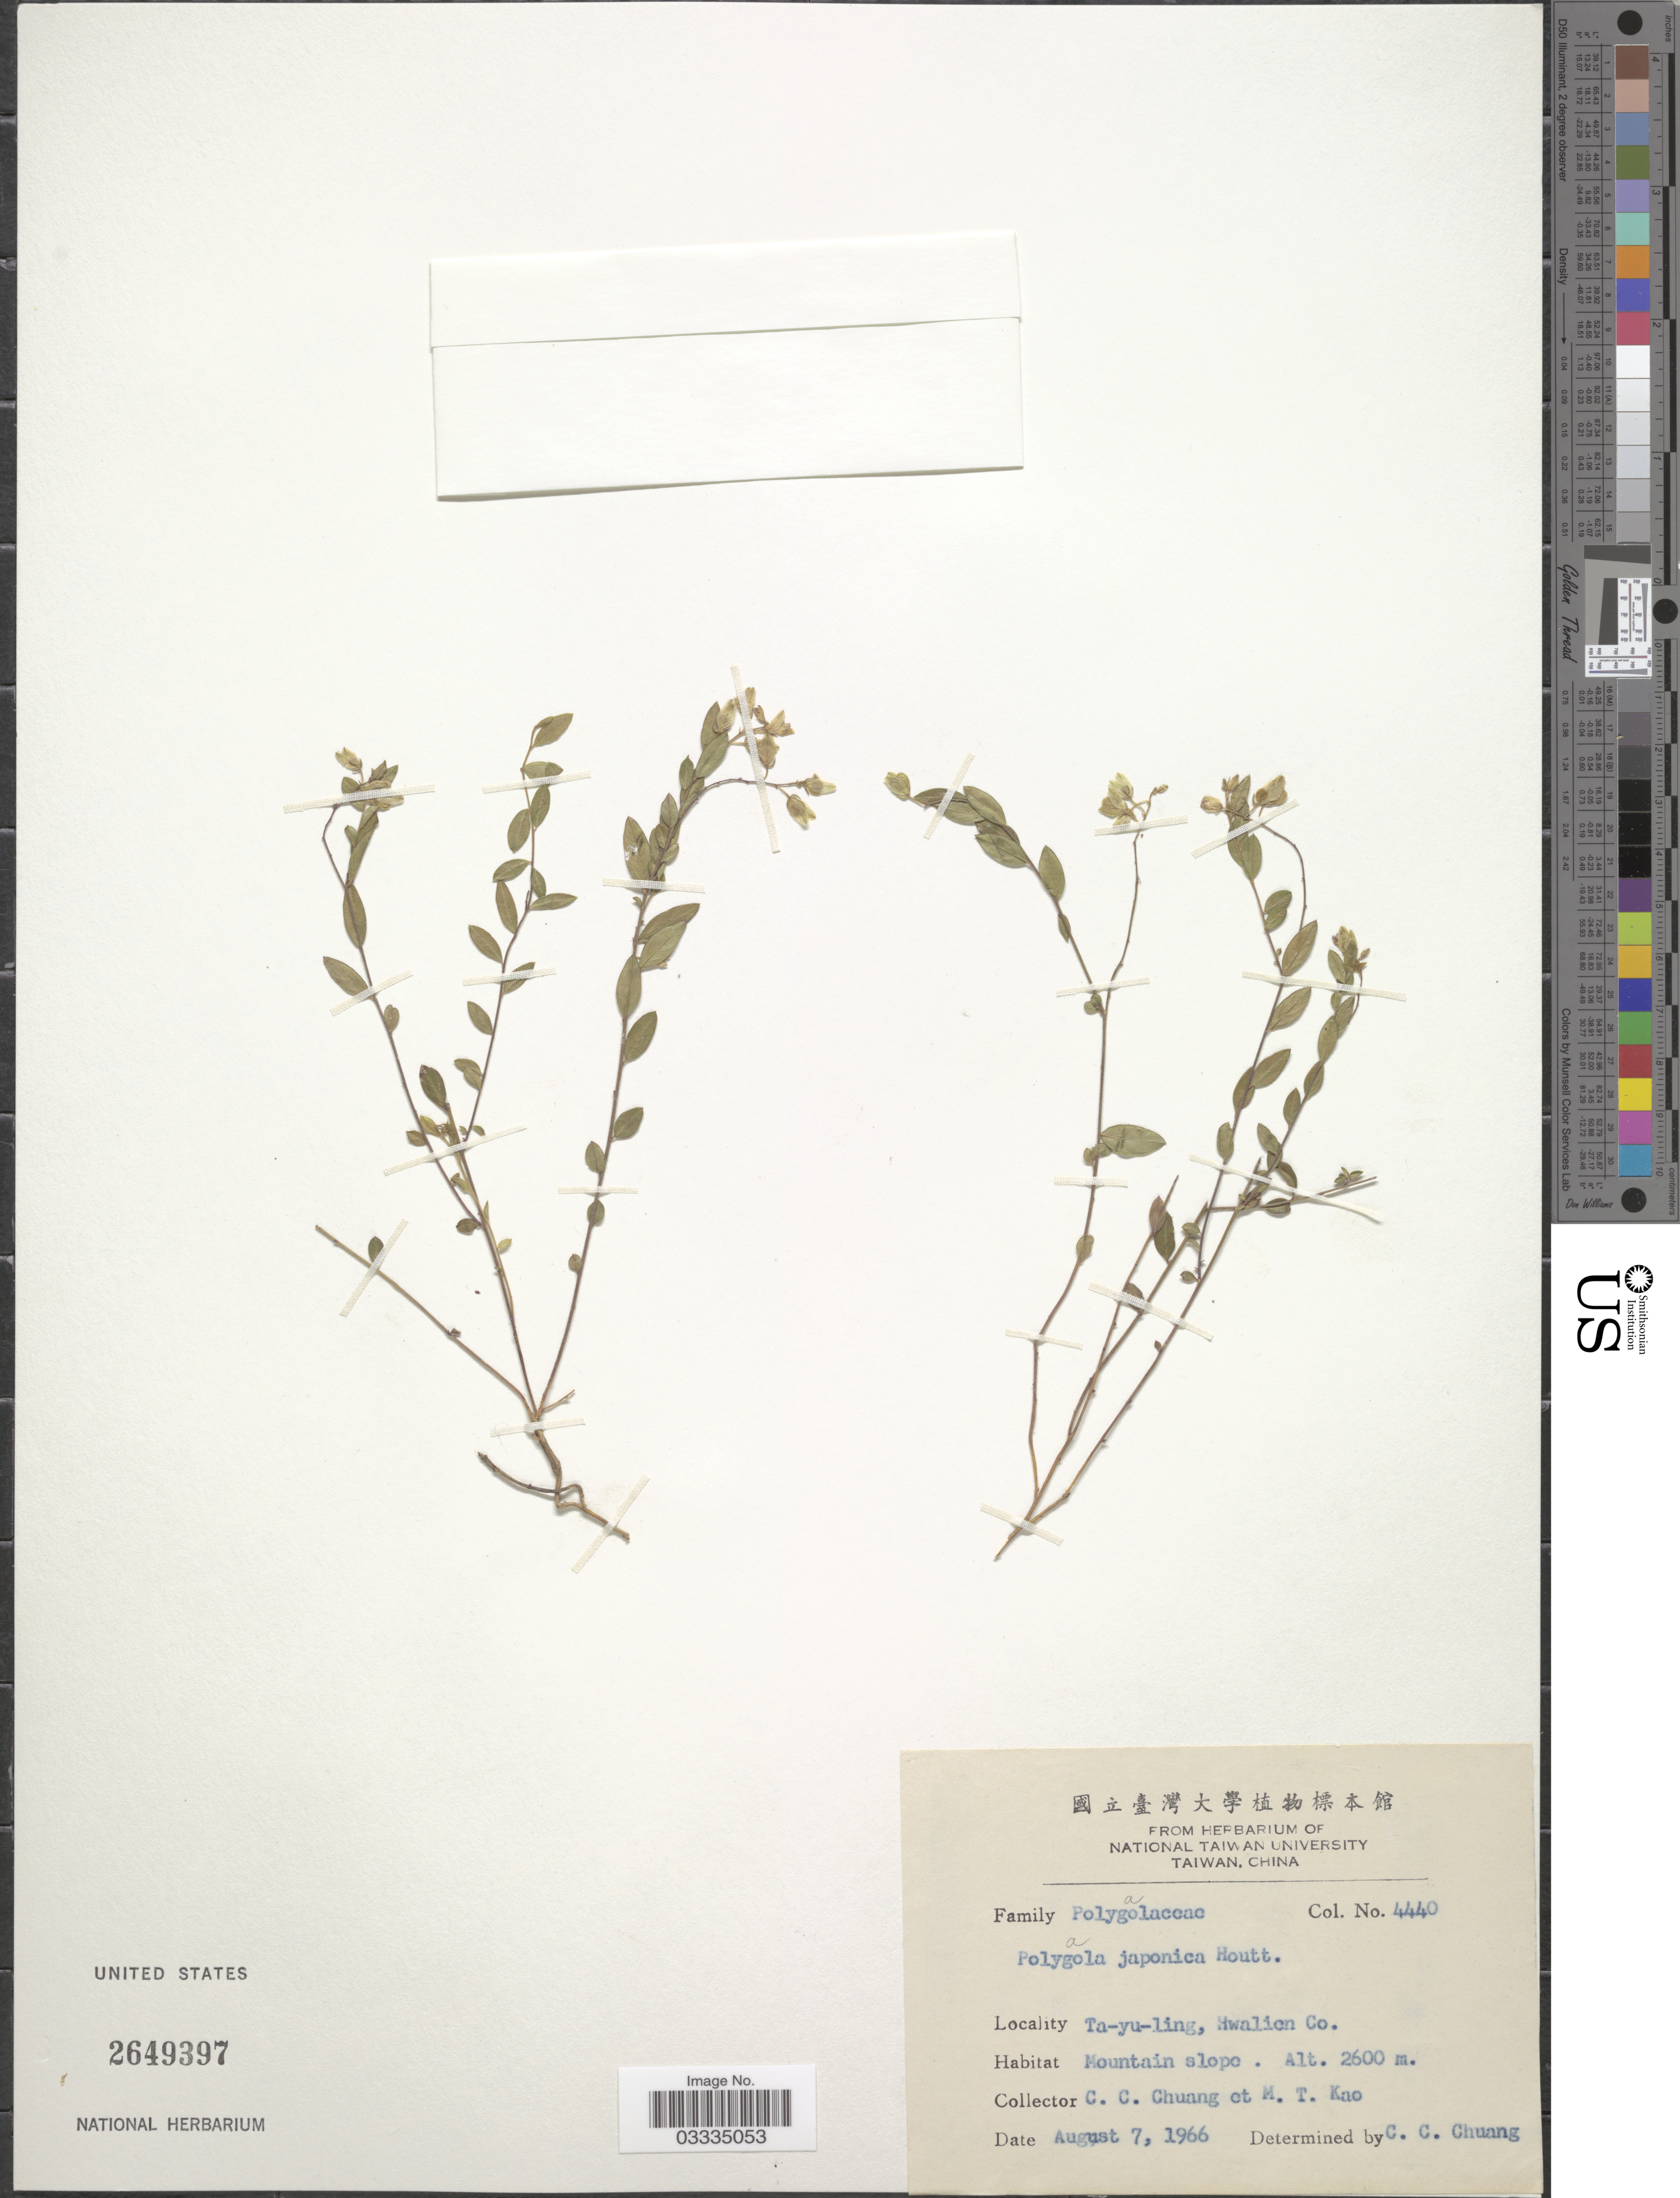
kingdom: Plantae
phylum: Tracheophyta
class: Magnoliopsida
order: Fabales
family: Polygalaceae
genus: Polygala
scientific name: Polygala japonica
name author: Houtt.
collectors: C. C. Chuang & M. T. Kao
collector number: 4440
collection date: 1966-08-07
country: Taiwan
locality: Ta-y-ling, Hwalien Co. Mountain slope.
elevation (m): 2600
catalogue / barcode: US 2649397